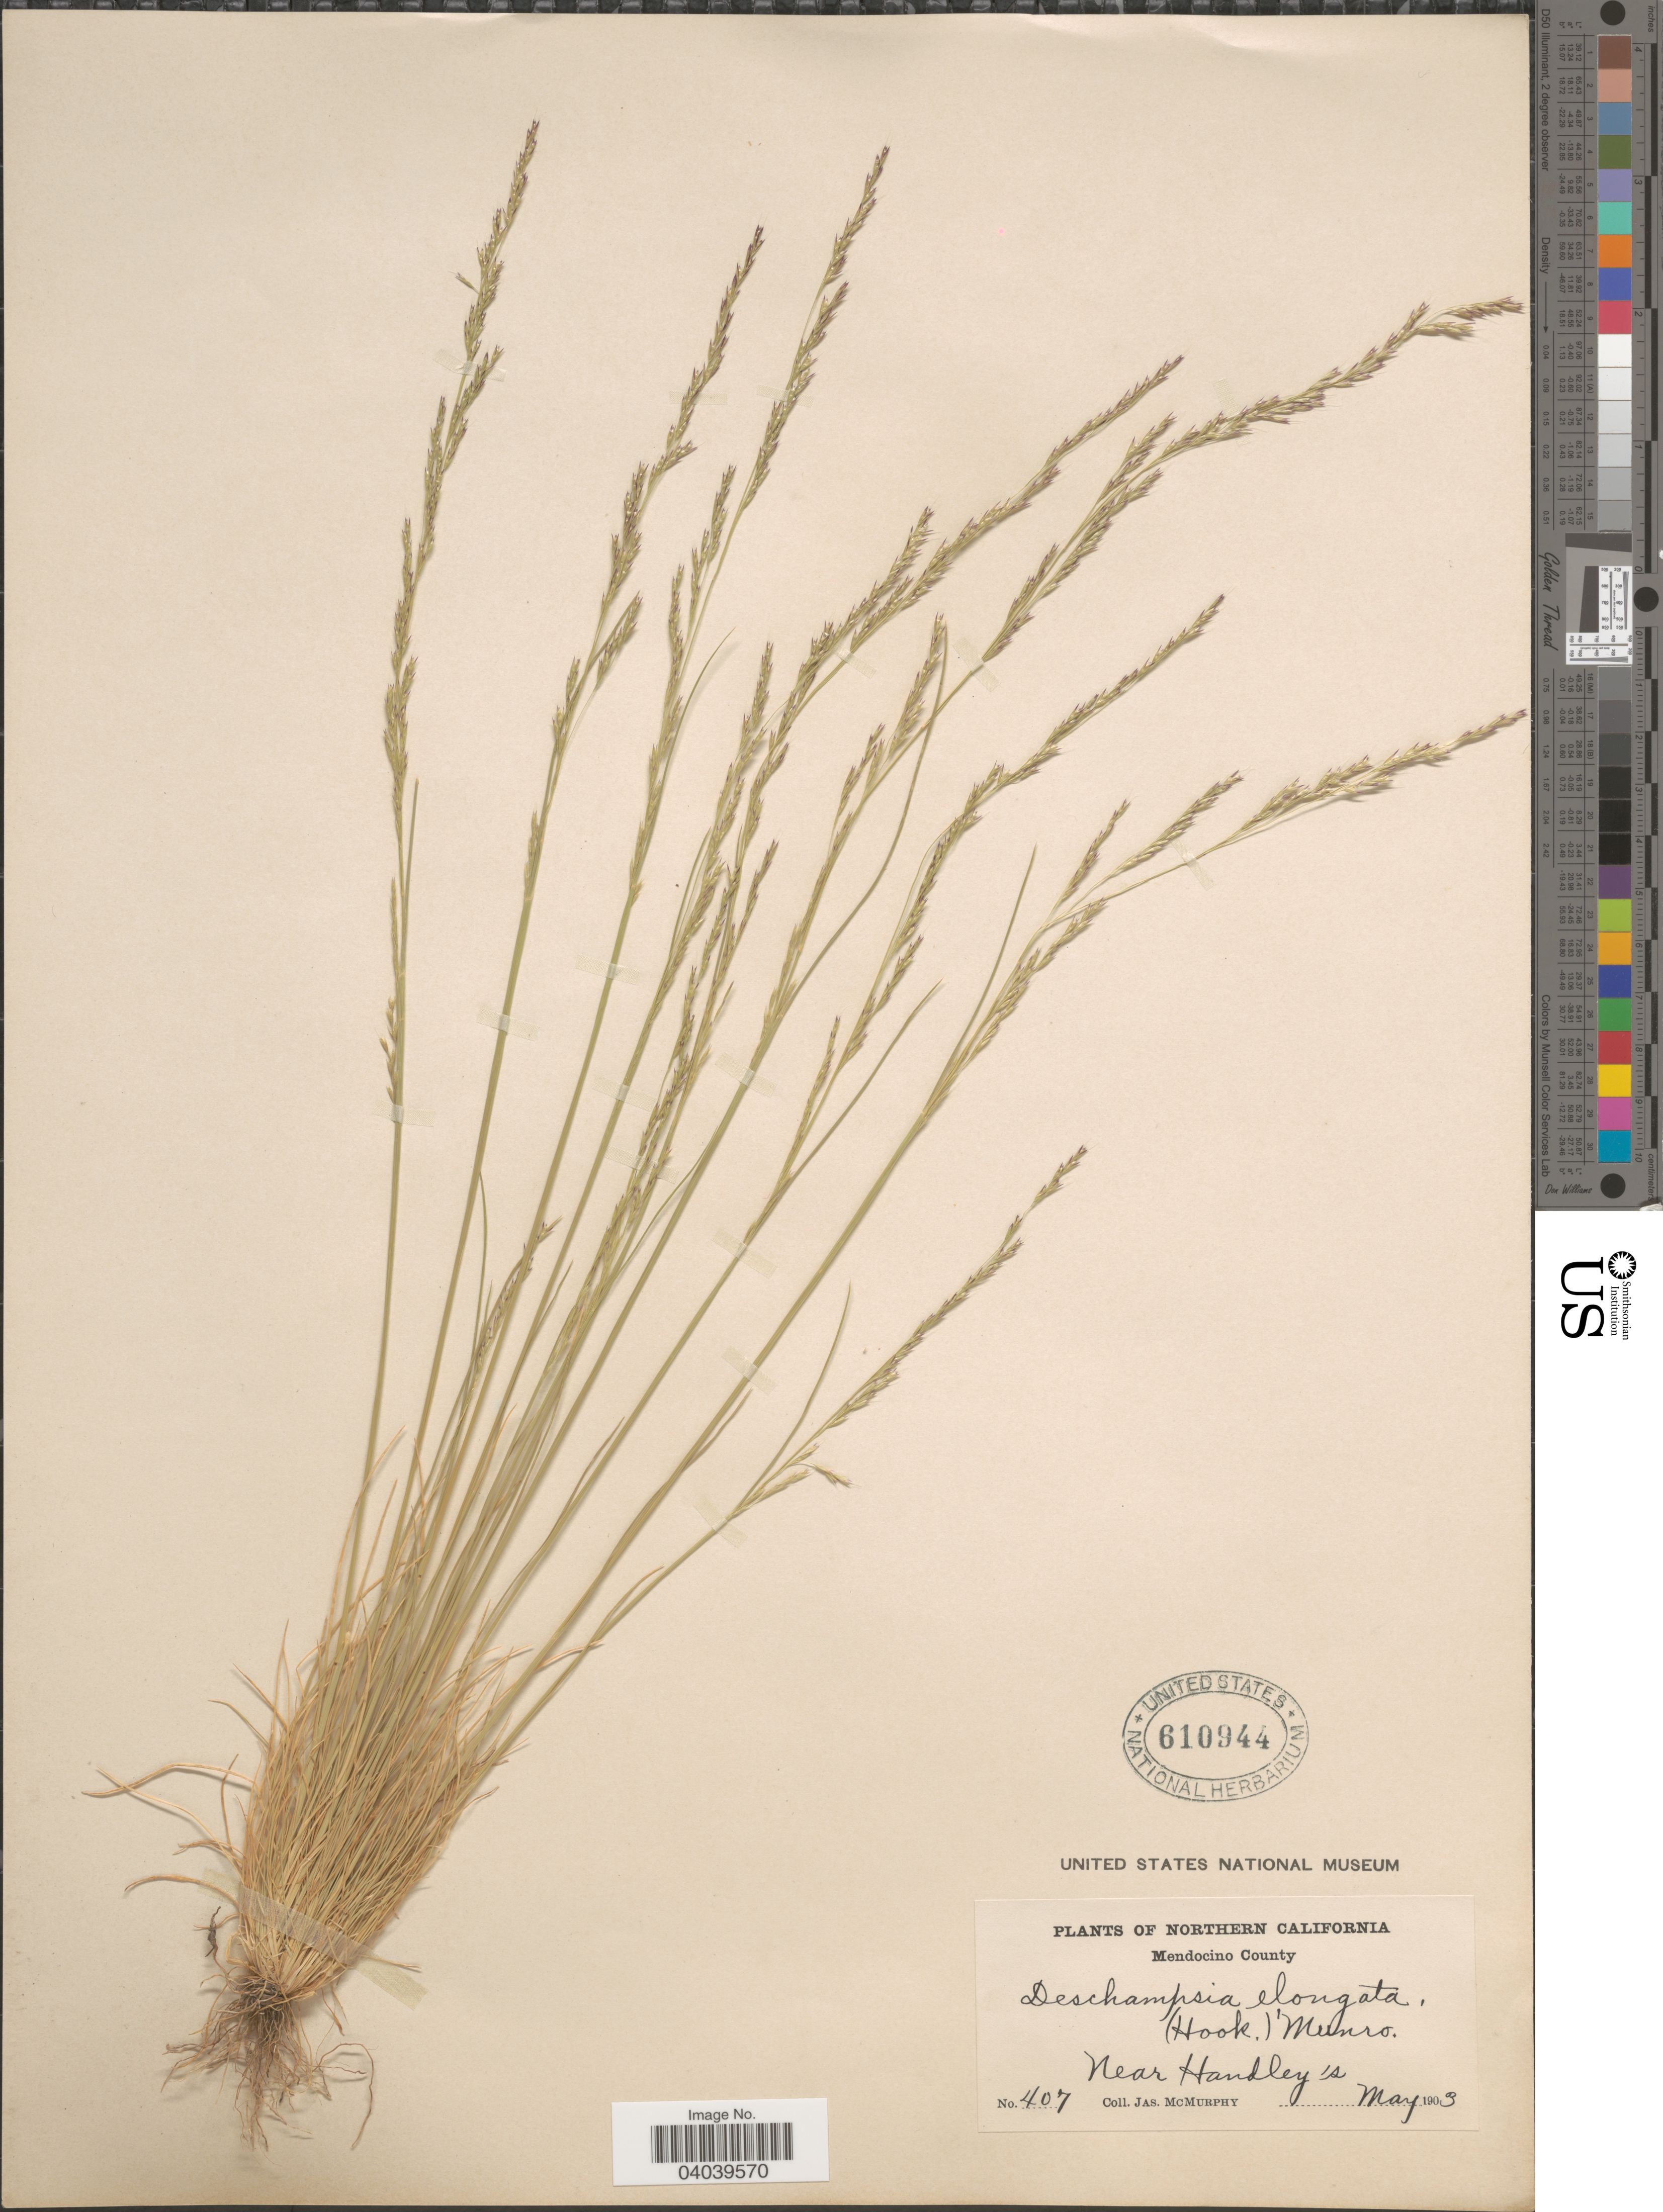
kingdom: Plantae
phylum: Tracheophyta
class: Liliopsida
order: Poales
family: Poaceae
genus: Deschampsia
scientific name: Deschampsia elongata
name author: (Hook.) Munro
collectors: J. McMurphy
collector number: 407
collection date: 1903-05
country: United States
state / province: California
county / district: Mendocino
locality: Northern California. Mendocino County. Near Handley Is.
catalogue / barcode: US 610944